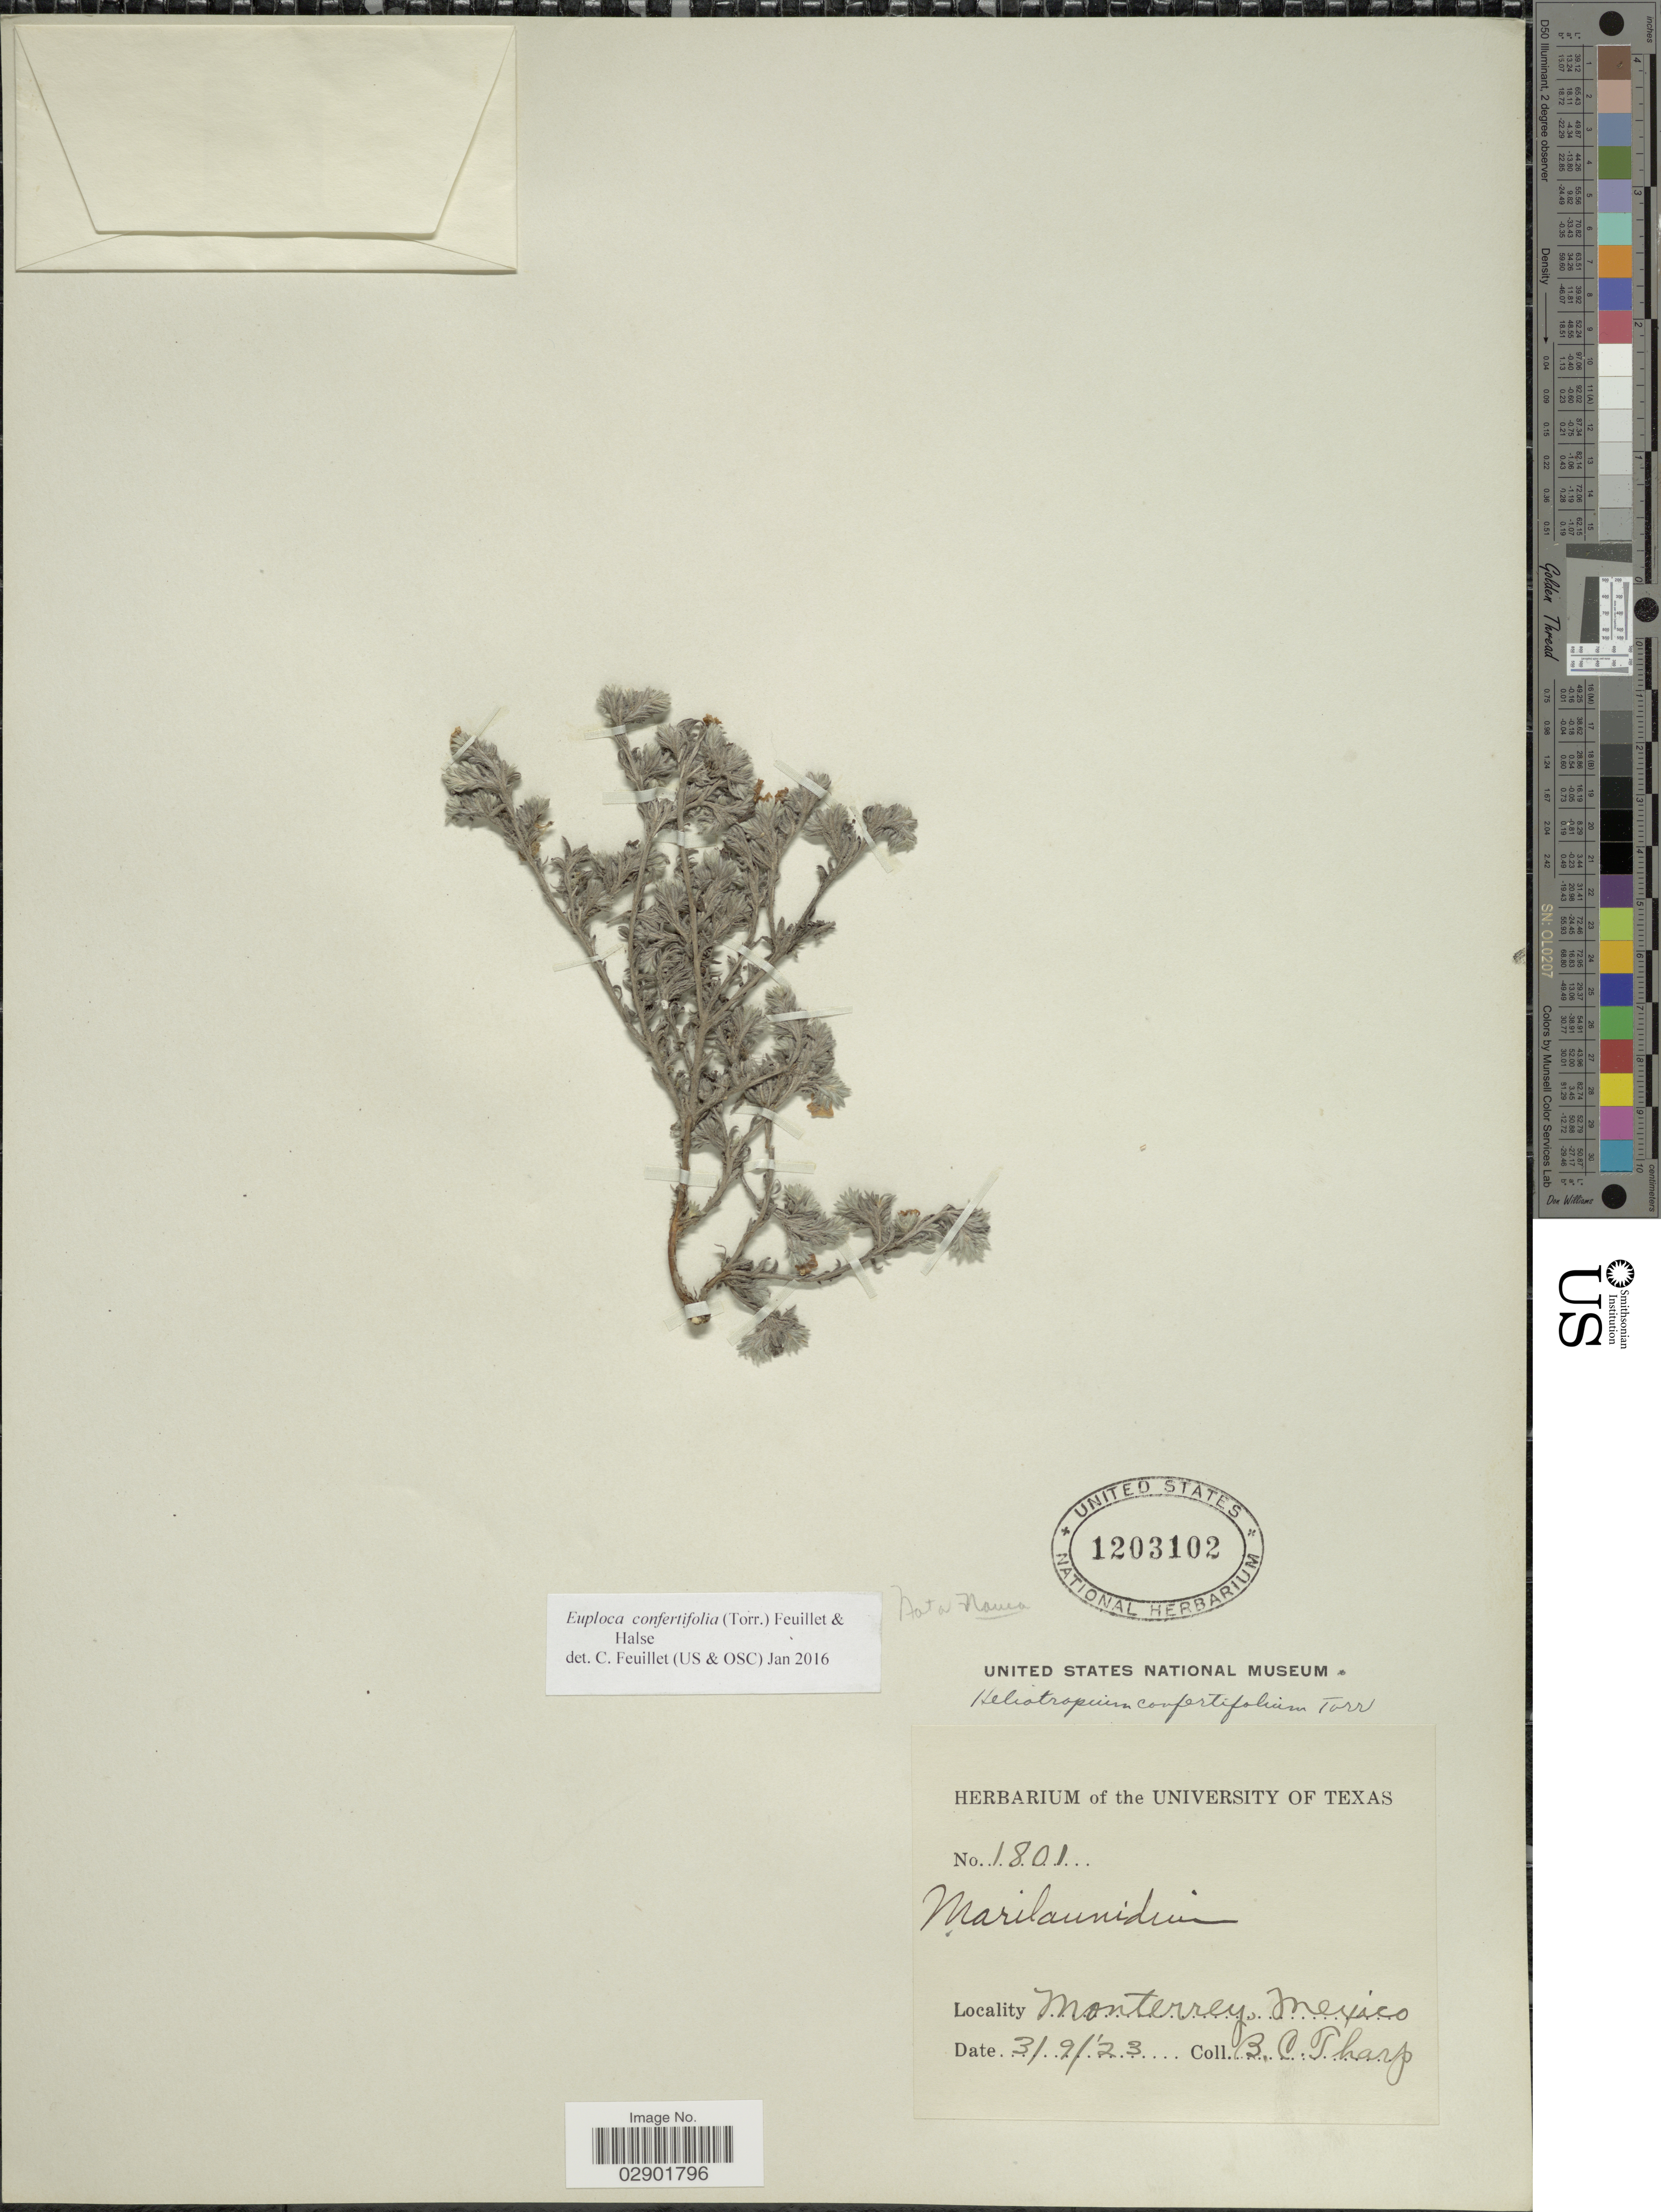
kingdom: Plantae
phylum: Tracheophyta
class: Magnoliopsida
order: Boraginales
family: Heliotropiaceae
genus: Euploca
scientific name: Euploca confertifolium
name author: (Torr.) Feuillet & Halse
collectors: B. C. Tharp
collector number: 1801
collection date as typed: Transcribed d/m/y: 3/9/23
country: Mexico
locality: Monterrey.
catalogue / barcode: US 1203102